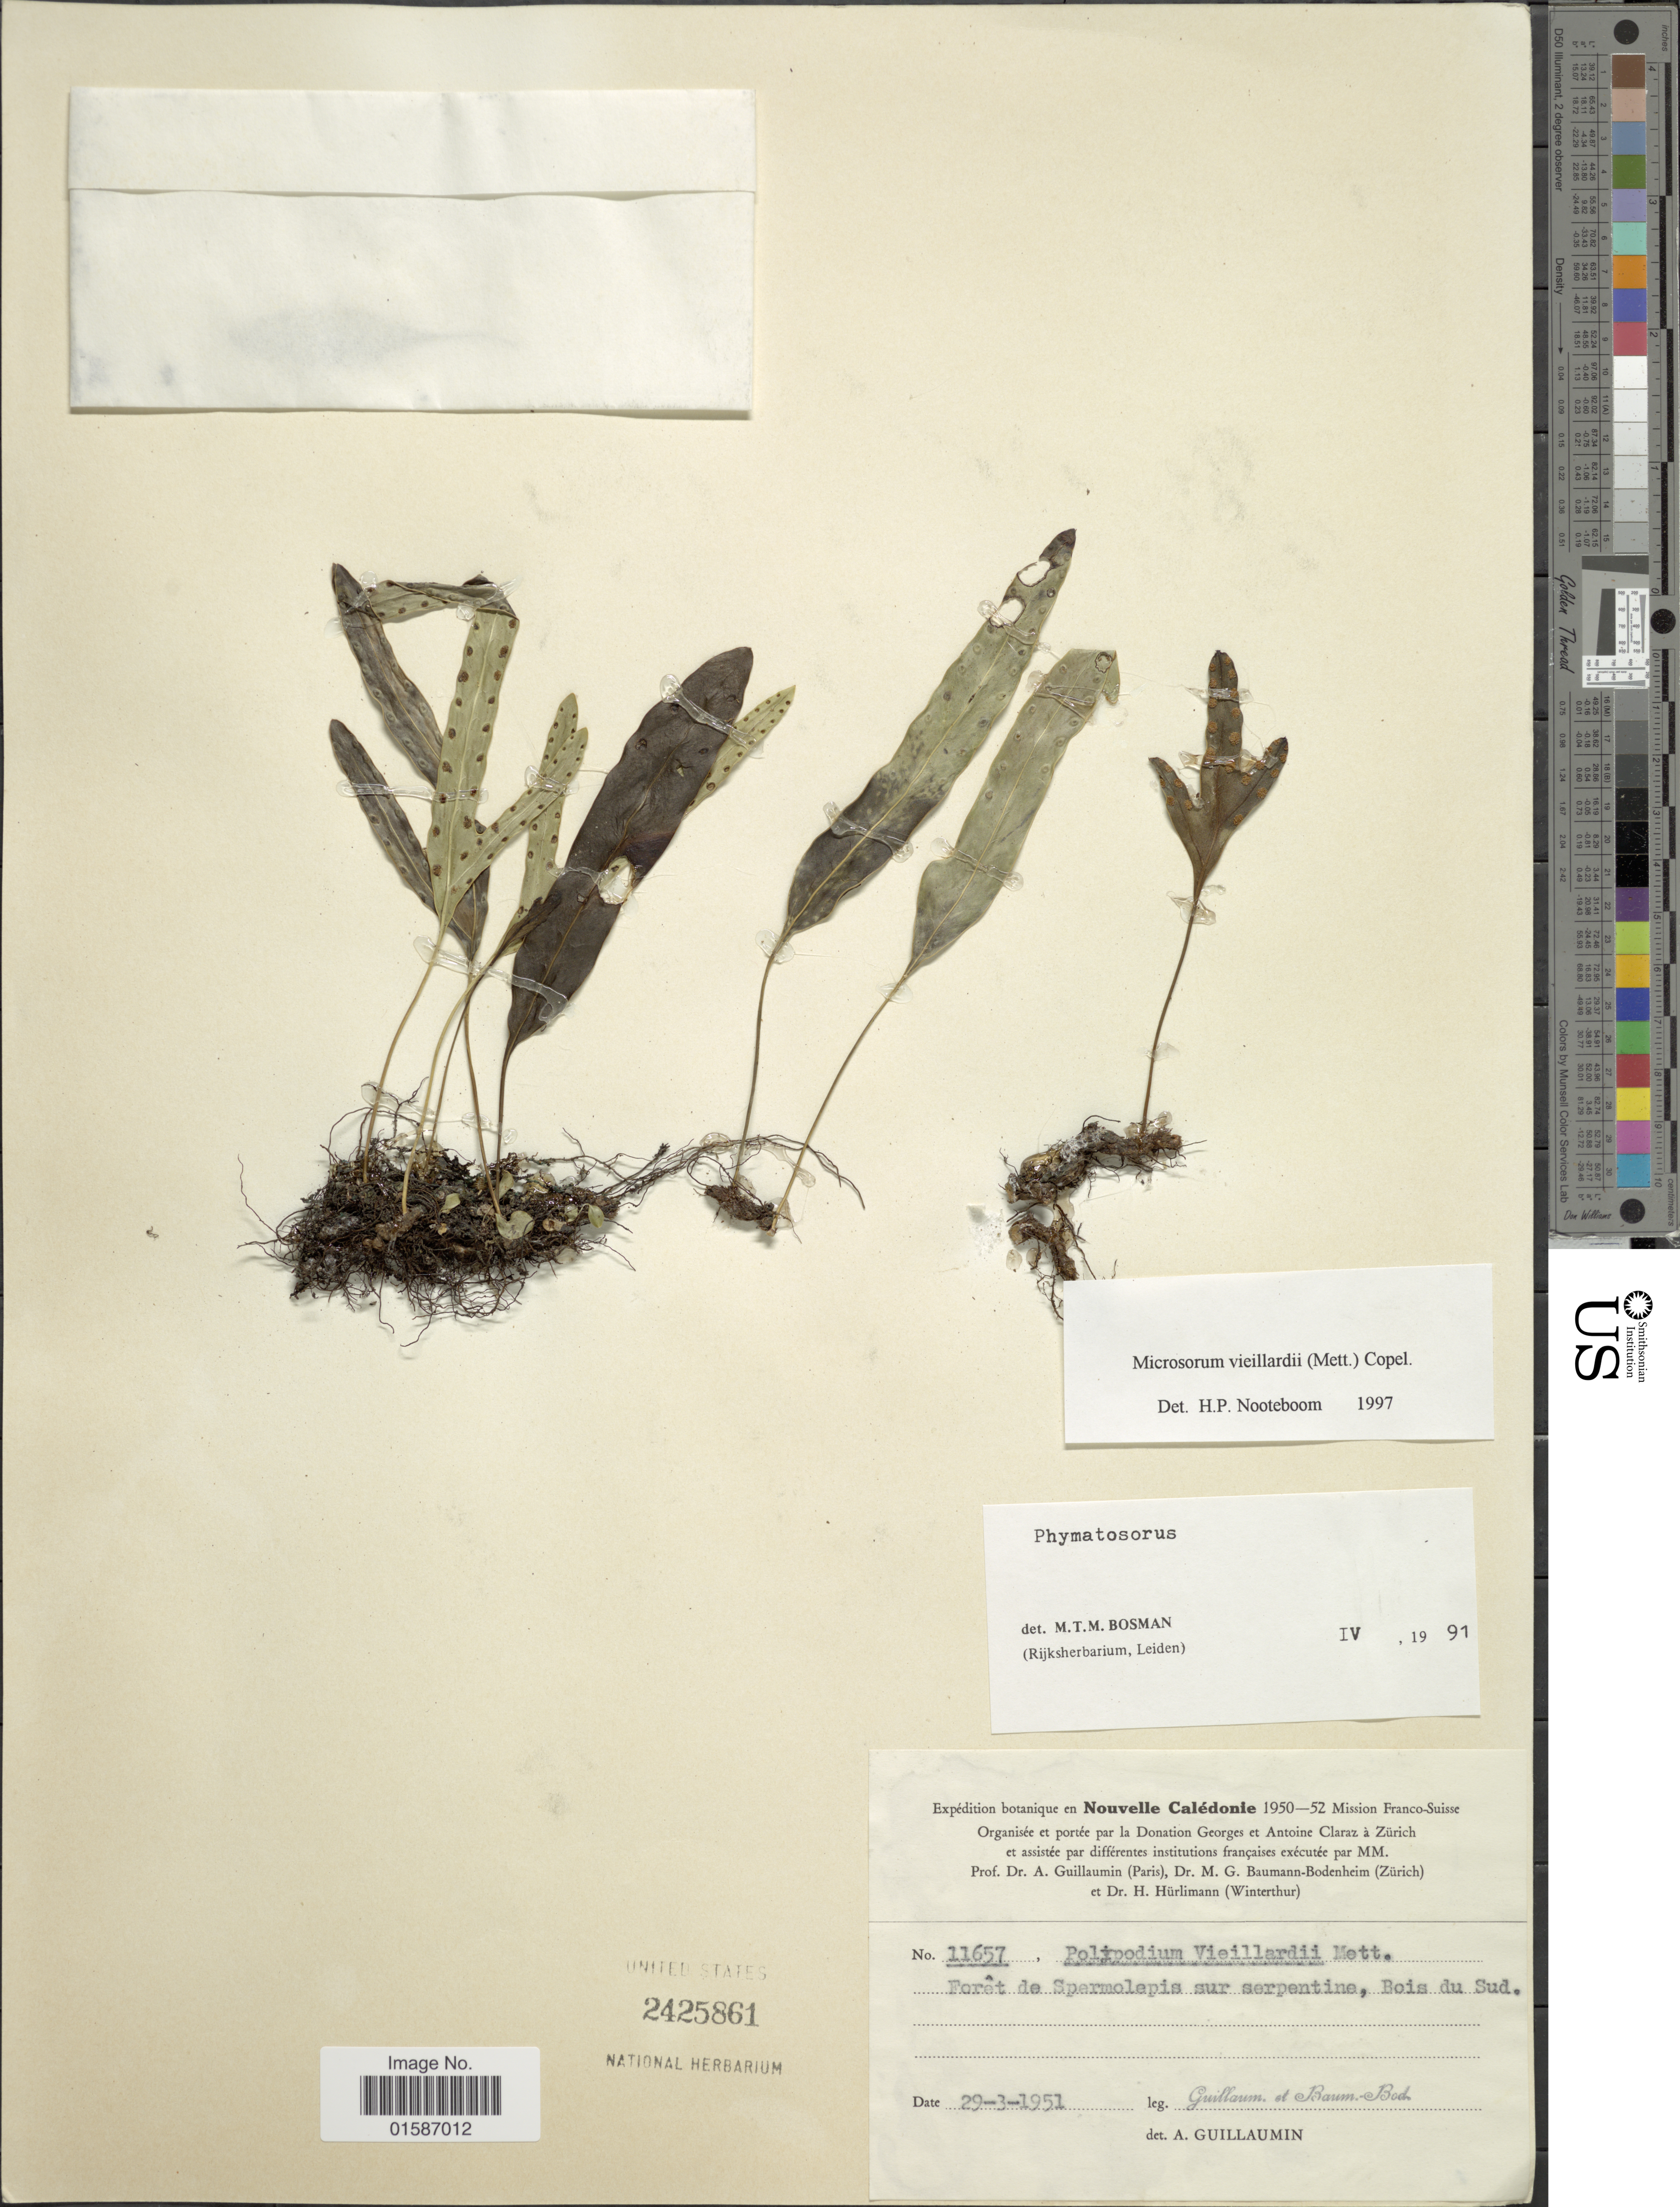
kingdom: Plantae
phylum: Tracheophyta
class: Polypodiopsida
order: Polypodiales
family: Polypodiaceae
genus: Microsorum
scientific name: Microsorum vieillardii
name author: (Mett.) Copel.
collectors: A. Guillaumin & M. G. Baumann-Bodenheim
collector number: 11657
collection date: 1951-03-29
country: New Caledonia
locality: Forêt de Spermolepis sur serpentine, Bois du Sud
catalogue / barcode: US 2425861